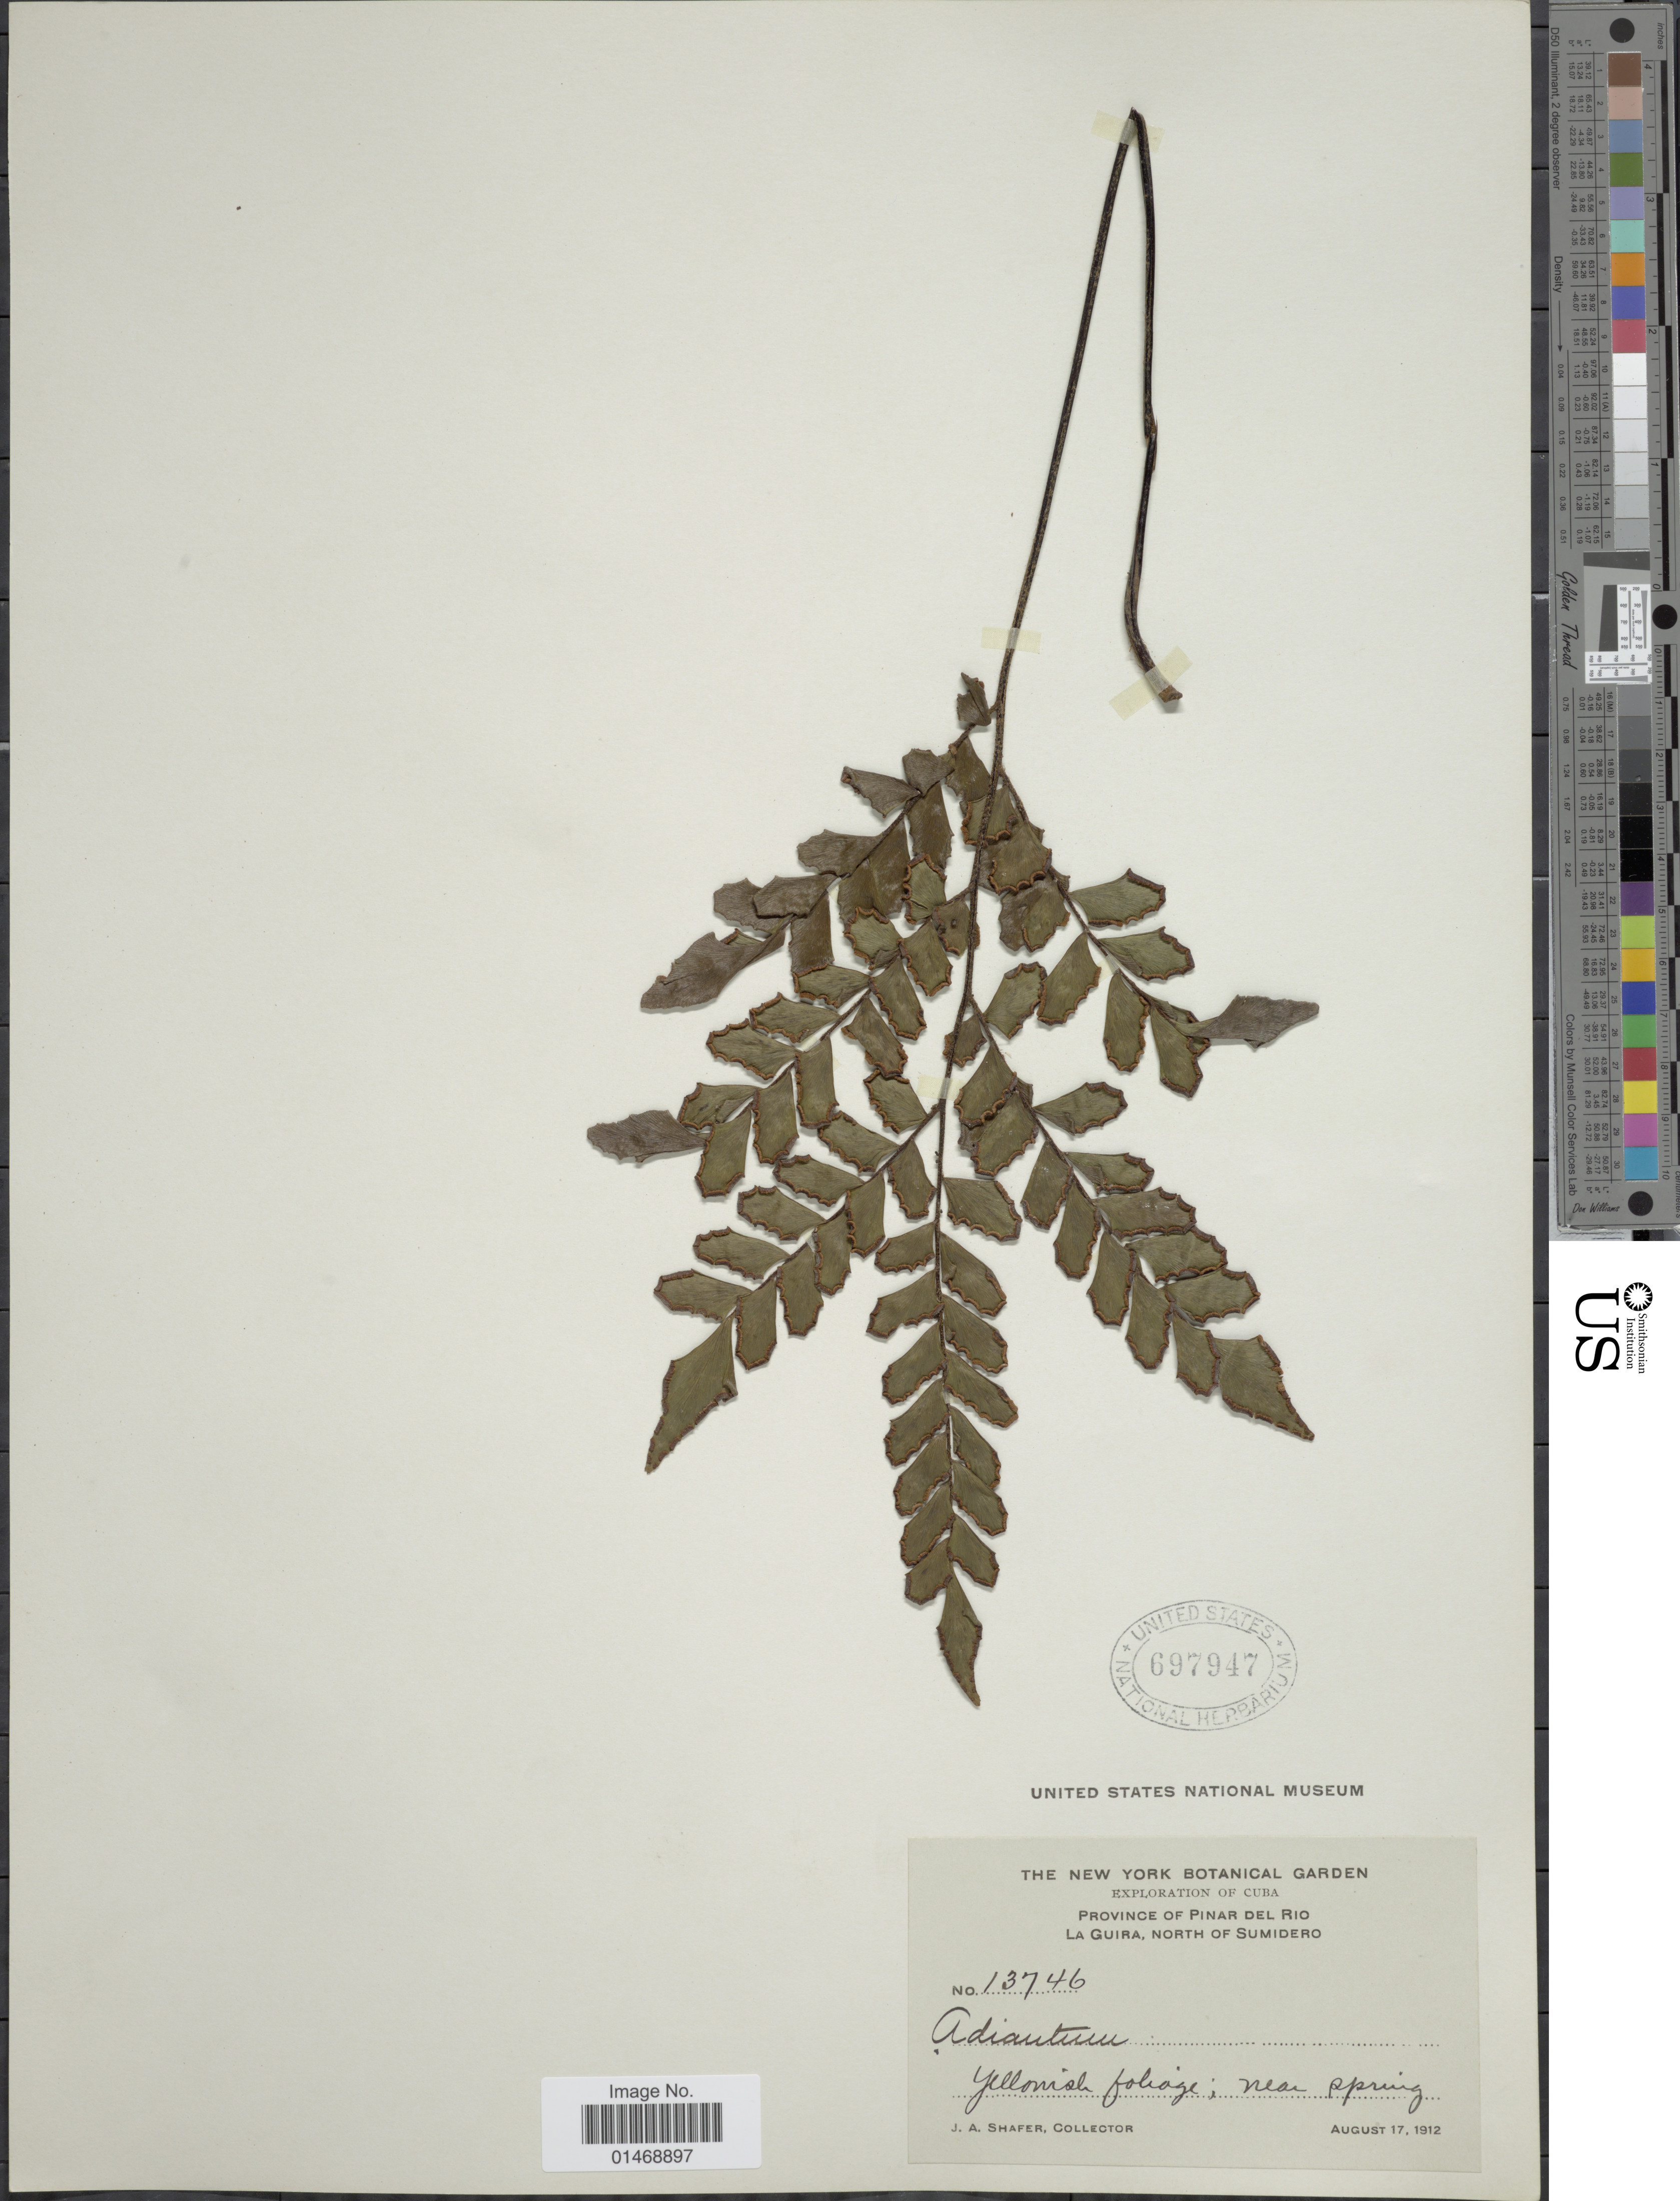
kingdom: Plantae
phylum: Tracheophyta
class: Polypodiopsida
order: Polypodiales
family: Pteridaceae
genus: Adiantum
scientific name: Adiantum laxum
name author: Kunze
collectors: J. A. Shafer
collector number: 13746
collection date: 1912-08-17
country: Cuba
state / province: Pinar del Río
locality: La Guira, North of Sumidero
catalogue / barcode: US 697947